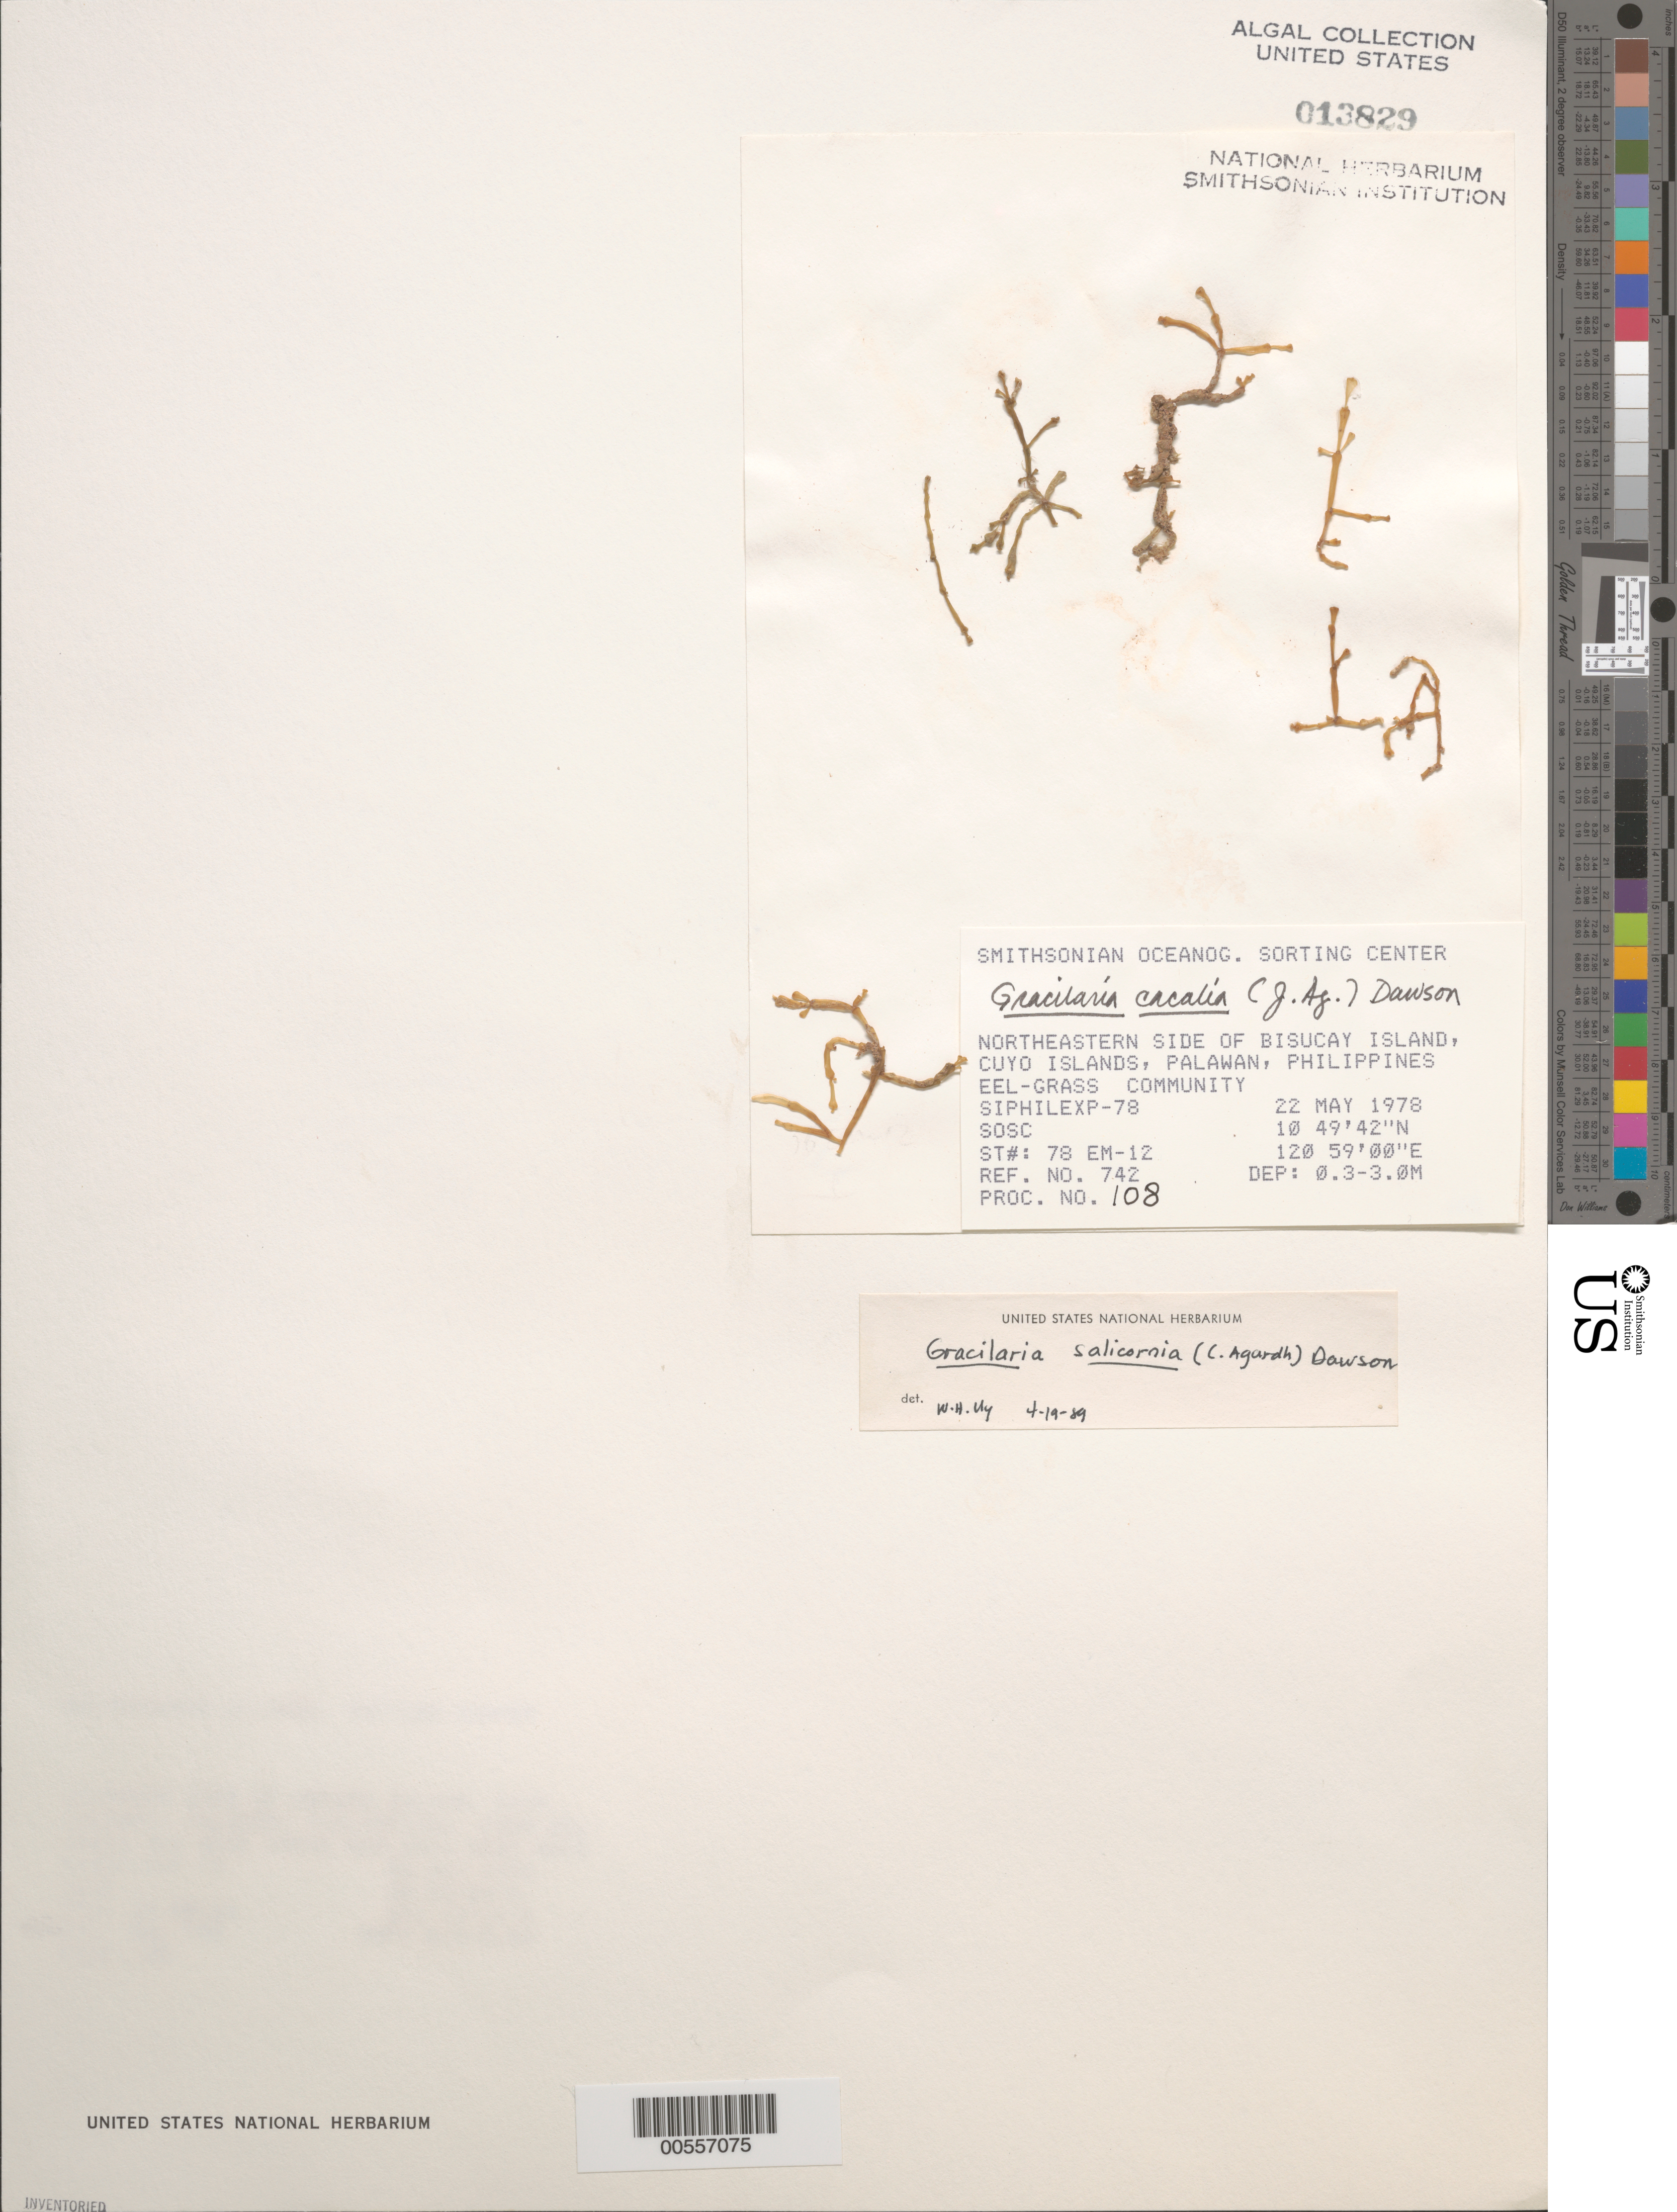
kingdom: Plantae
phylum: Rhodophyta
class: Florideophyceae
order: Gracilariales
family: Gracilariaceae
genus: Gracilaria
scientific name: Gracilaria salicornia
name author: (C. Agardh) E.Y. Dawson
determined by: UY, W. H.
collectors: SOSC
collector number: Station 78 Em-12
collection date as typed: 22 May 1978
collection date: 1978-05-22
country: Philippines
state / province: Mimaropa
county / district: Palawan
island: Bisucay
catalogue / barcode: US 13829